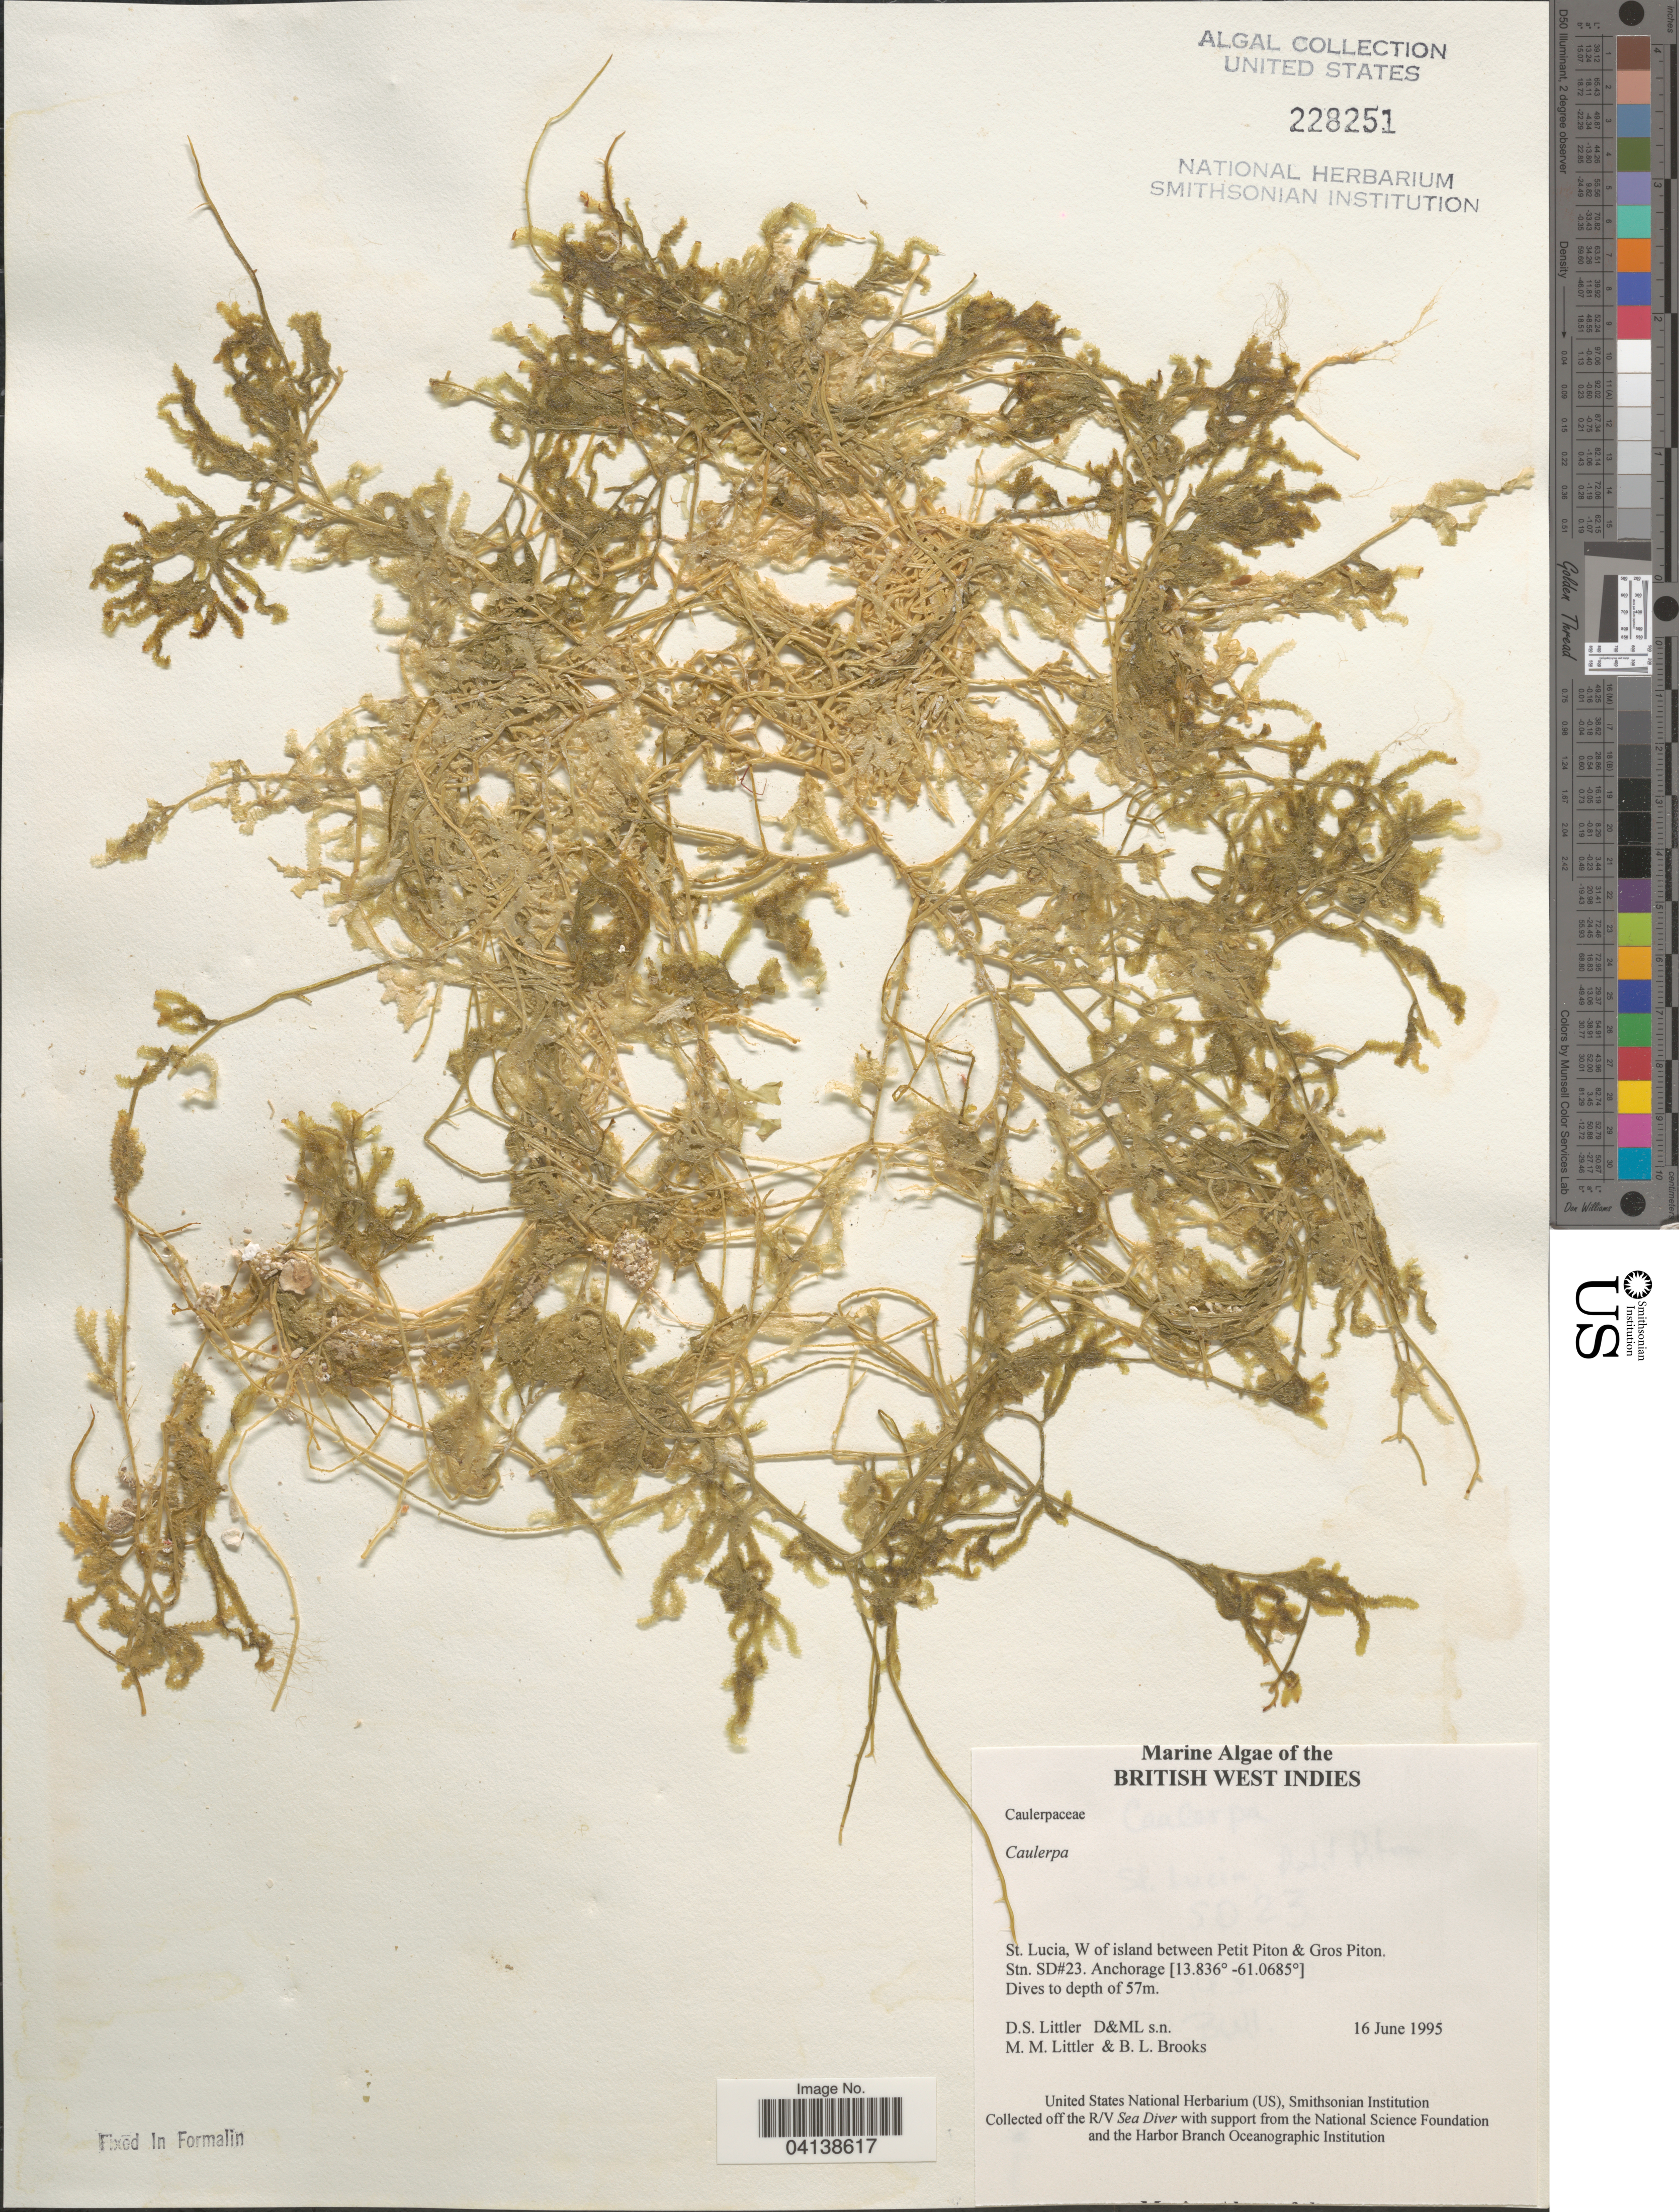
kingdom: Plantae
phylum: Chlorophyta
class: Ulvophyceae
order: Bryopsidales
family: Caulerpaceae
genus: Caulerpa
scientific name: Caulerpa sp.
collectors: D. S. Littler & B. Brooks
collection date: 1995-06-16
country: St. Lucia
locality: British West Indies. W of island between Petit Piton & Gros Piton. Stn. SD#23.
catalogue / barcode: US 228251